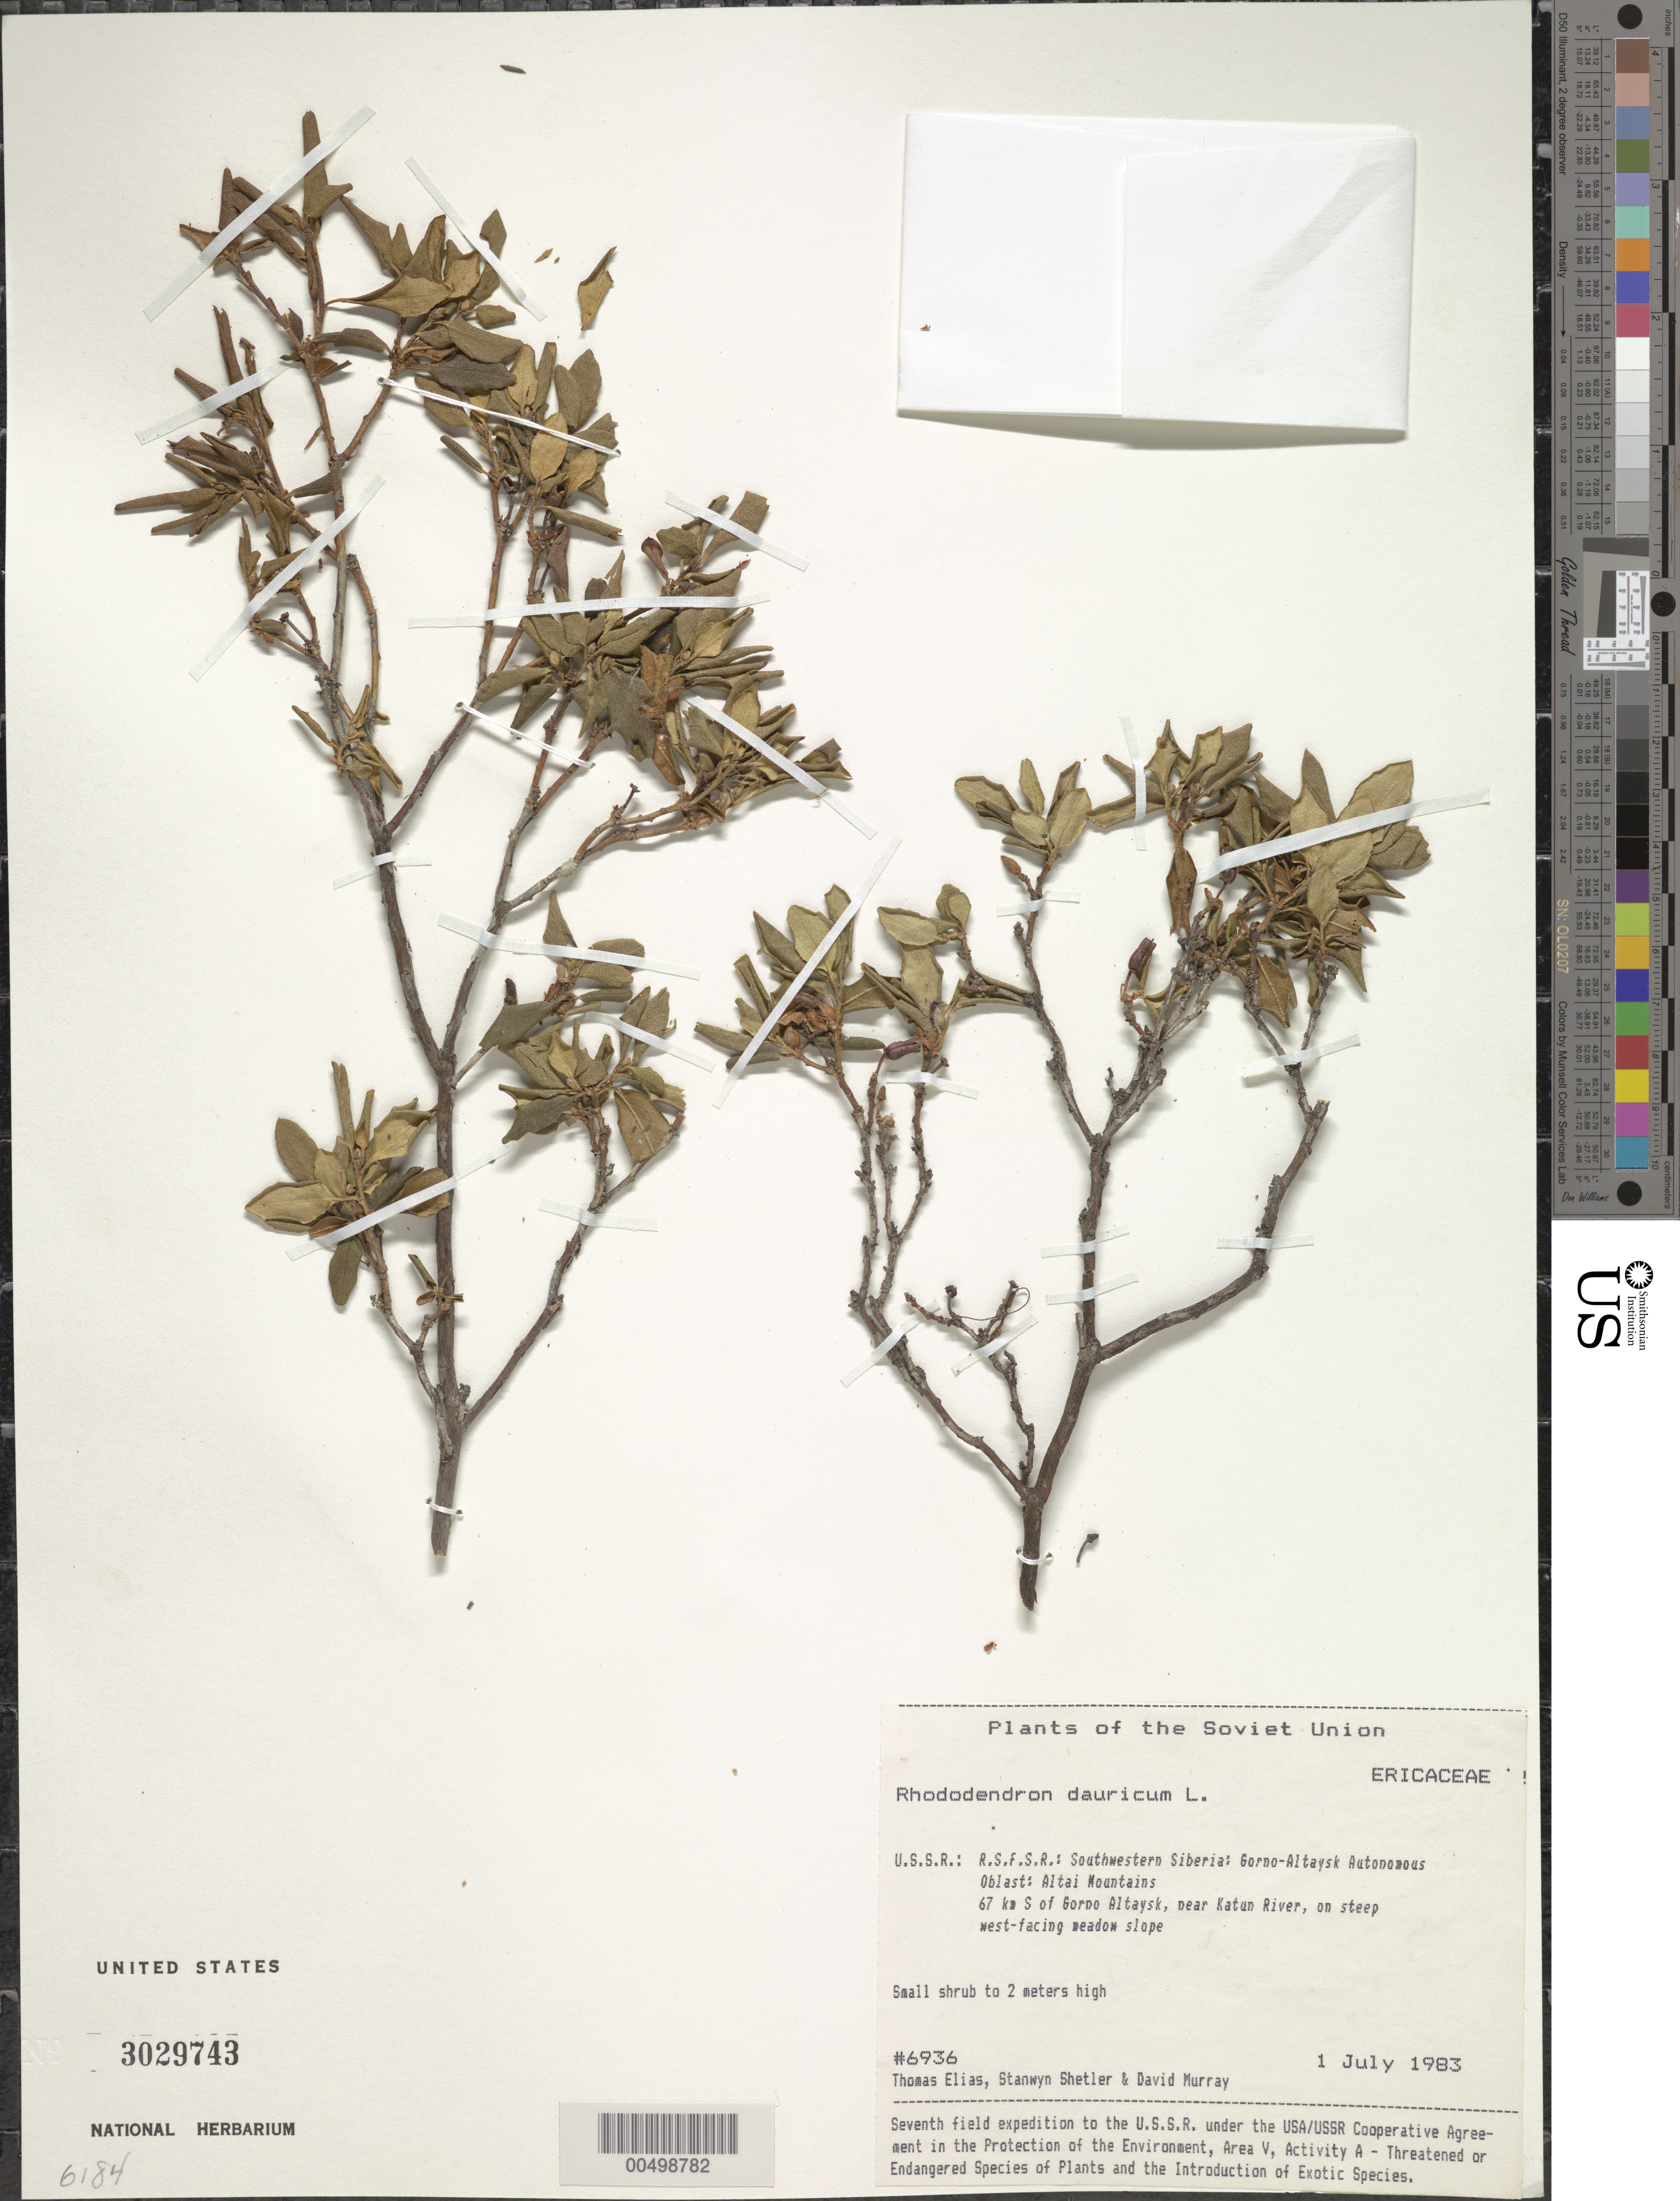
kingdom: Plantae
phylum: Tracheophyta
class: Magnoliopsida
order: Ericales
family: Ericaceae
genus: Rhododendron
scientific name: Rhododendron dauricum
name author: L.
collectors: T. Elias, S. Shetler & D. F. Murray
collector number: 6936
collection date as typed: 01 Jul 1983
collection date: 1983-07-01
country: Russian Federation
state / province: Altai Republic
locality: Altai Mountains, 67 km S of Gorno-Altaysk, near Katun River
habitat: on steep west-facing meadow slope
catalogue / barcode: US 3029743